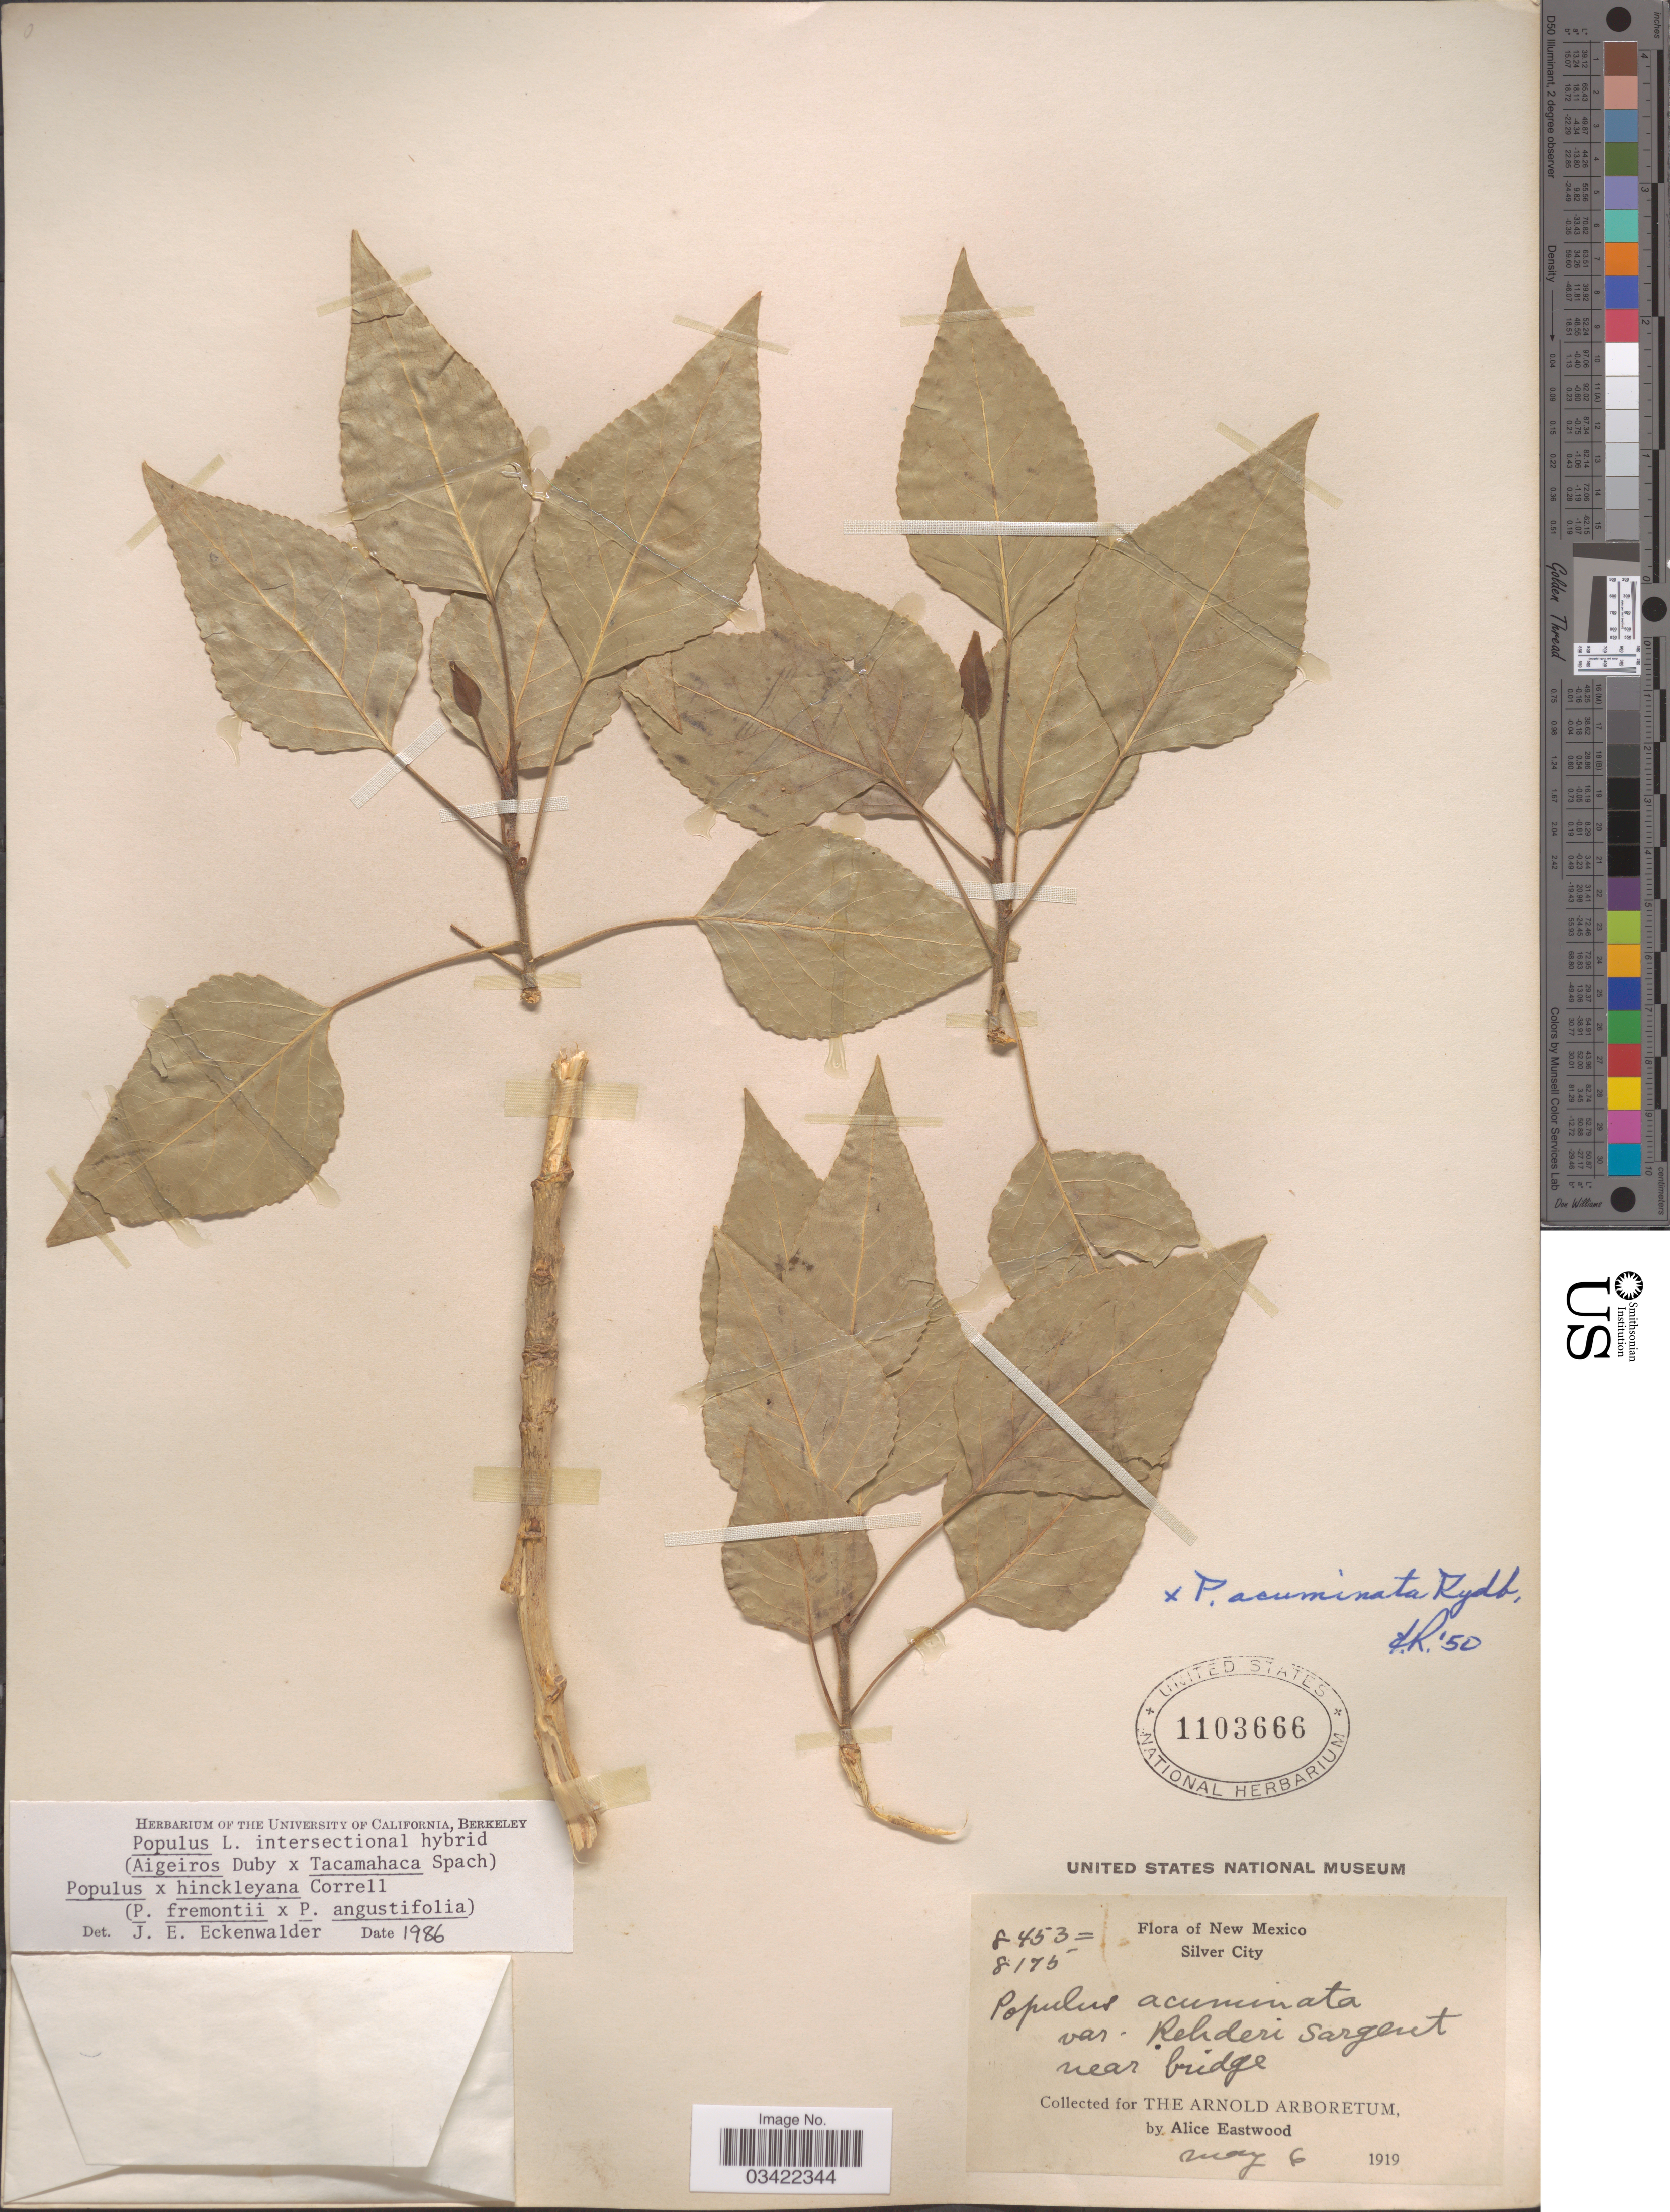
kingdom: Plantae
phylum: Tracheophyta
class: Magnoliopsida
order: Malpighiales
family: Salicaceae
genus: Populus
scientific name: Populus x hinckleyana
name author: Correll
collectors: A. Eastwood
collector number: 8453=8175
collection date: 1919-05-06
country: United States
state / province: New Mexico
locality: Silver City. Near bridge.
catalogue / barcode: US 1103666